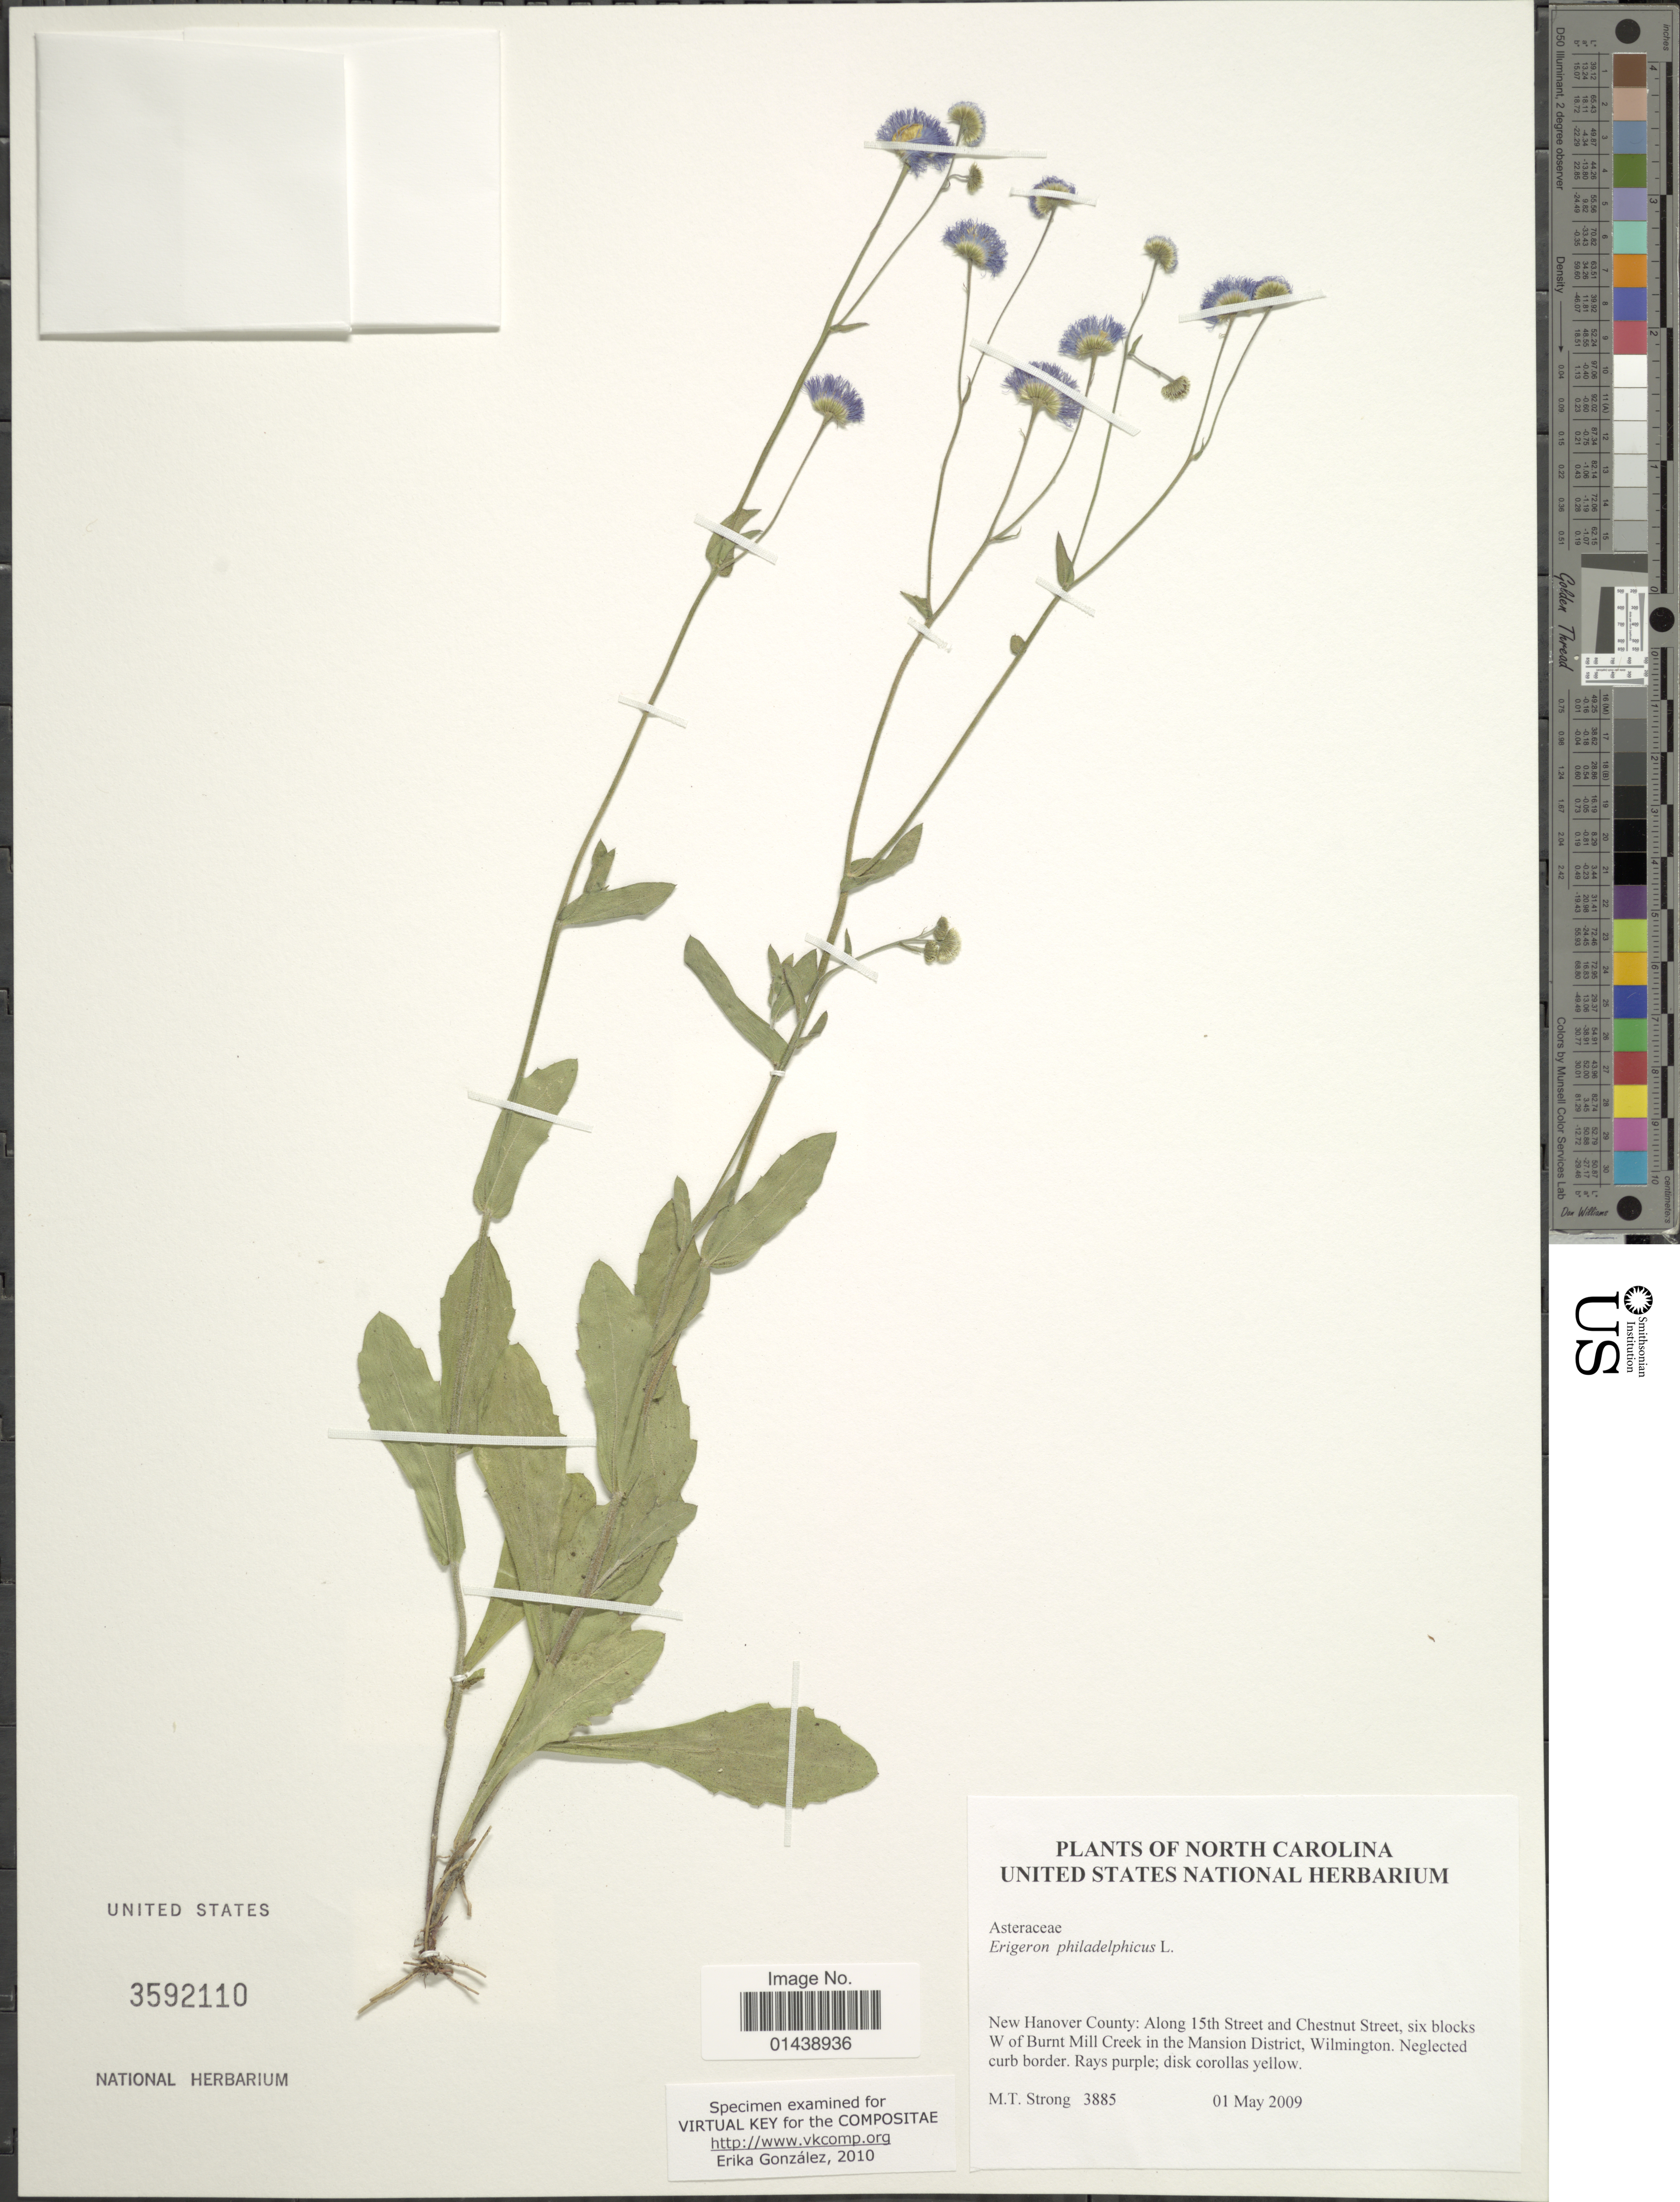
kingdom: Plantae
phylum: Tracheophyta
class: Magnoliopsida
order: Asterales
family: Asteraceae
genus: Erigeron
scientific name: Erigeron philadelphicus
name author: L.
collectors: M. T. Strong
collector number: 3885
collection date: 2009-05-01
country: United States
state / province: North Carolina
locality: New Hanover County: Along 15th Street and Chestnut Street, six blocks W of Burnt Mill Creek in the Mansion District, Wilmington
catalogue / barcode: US 3592110